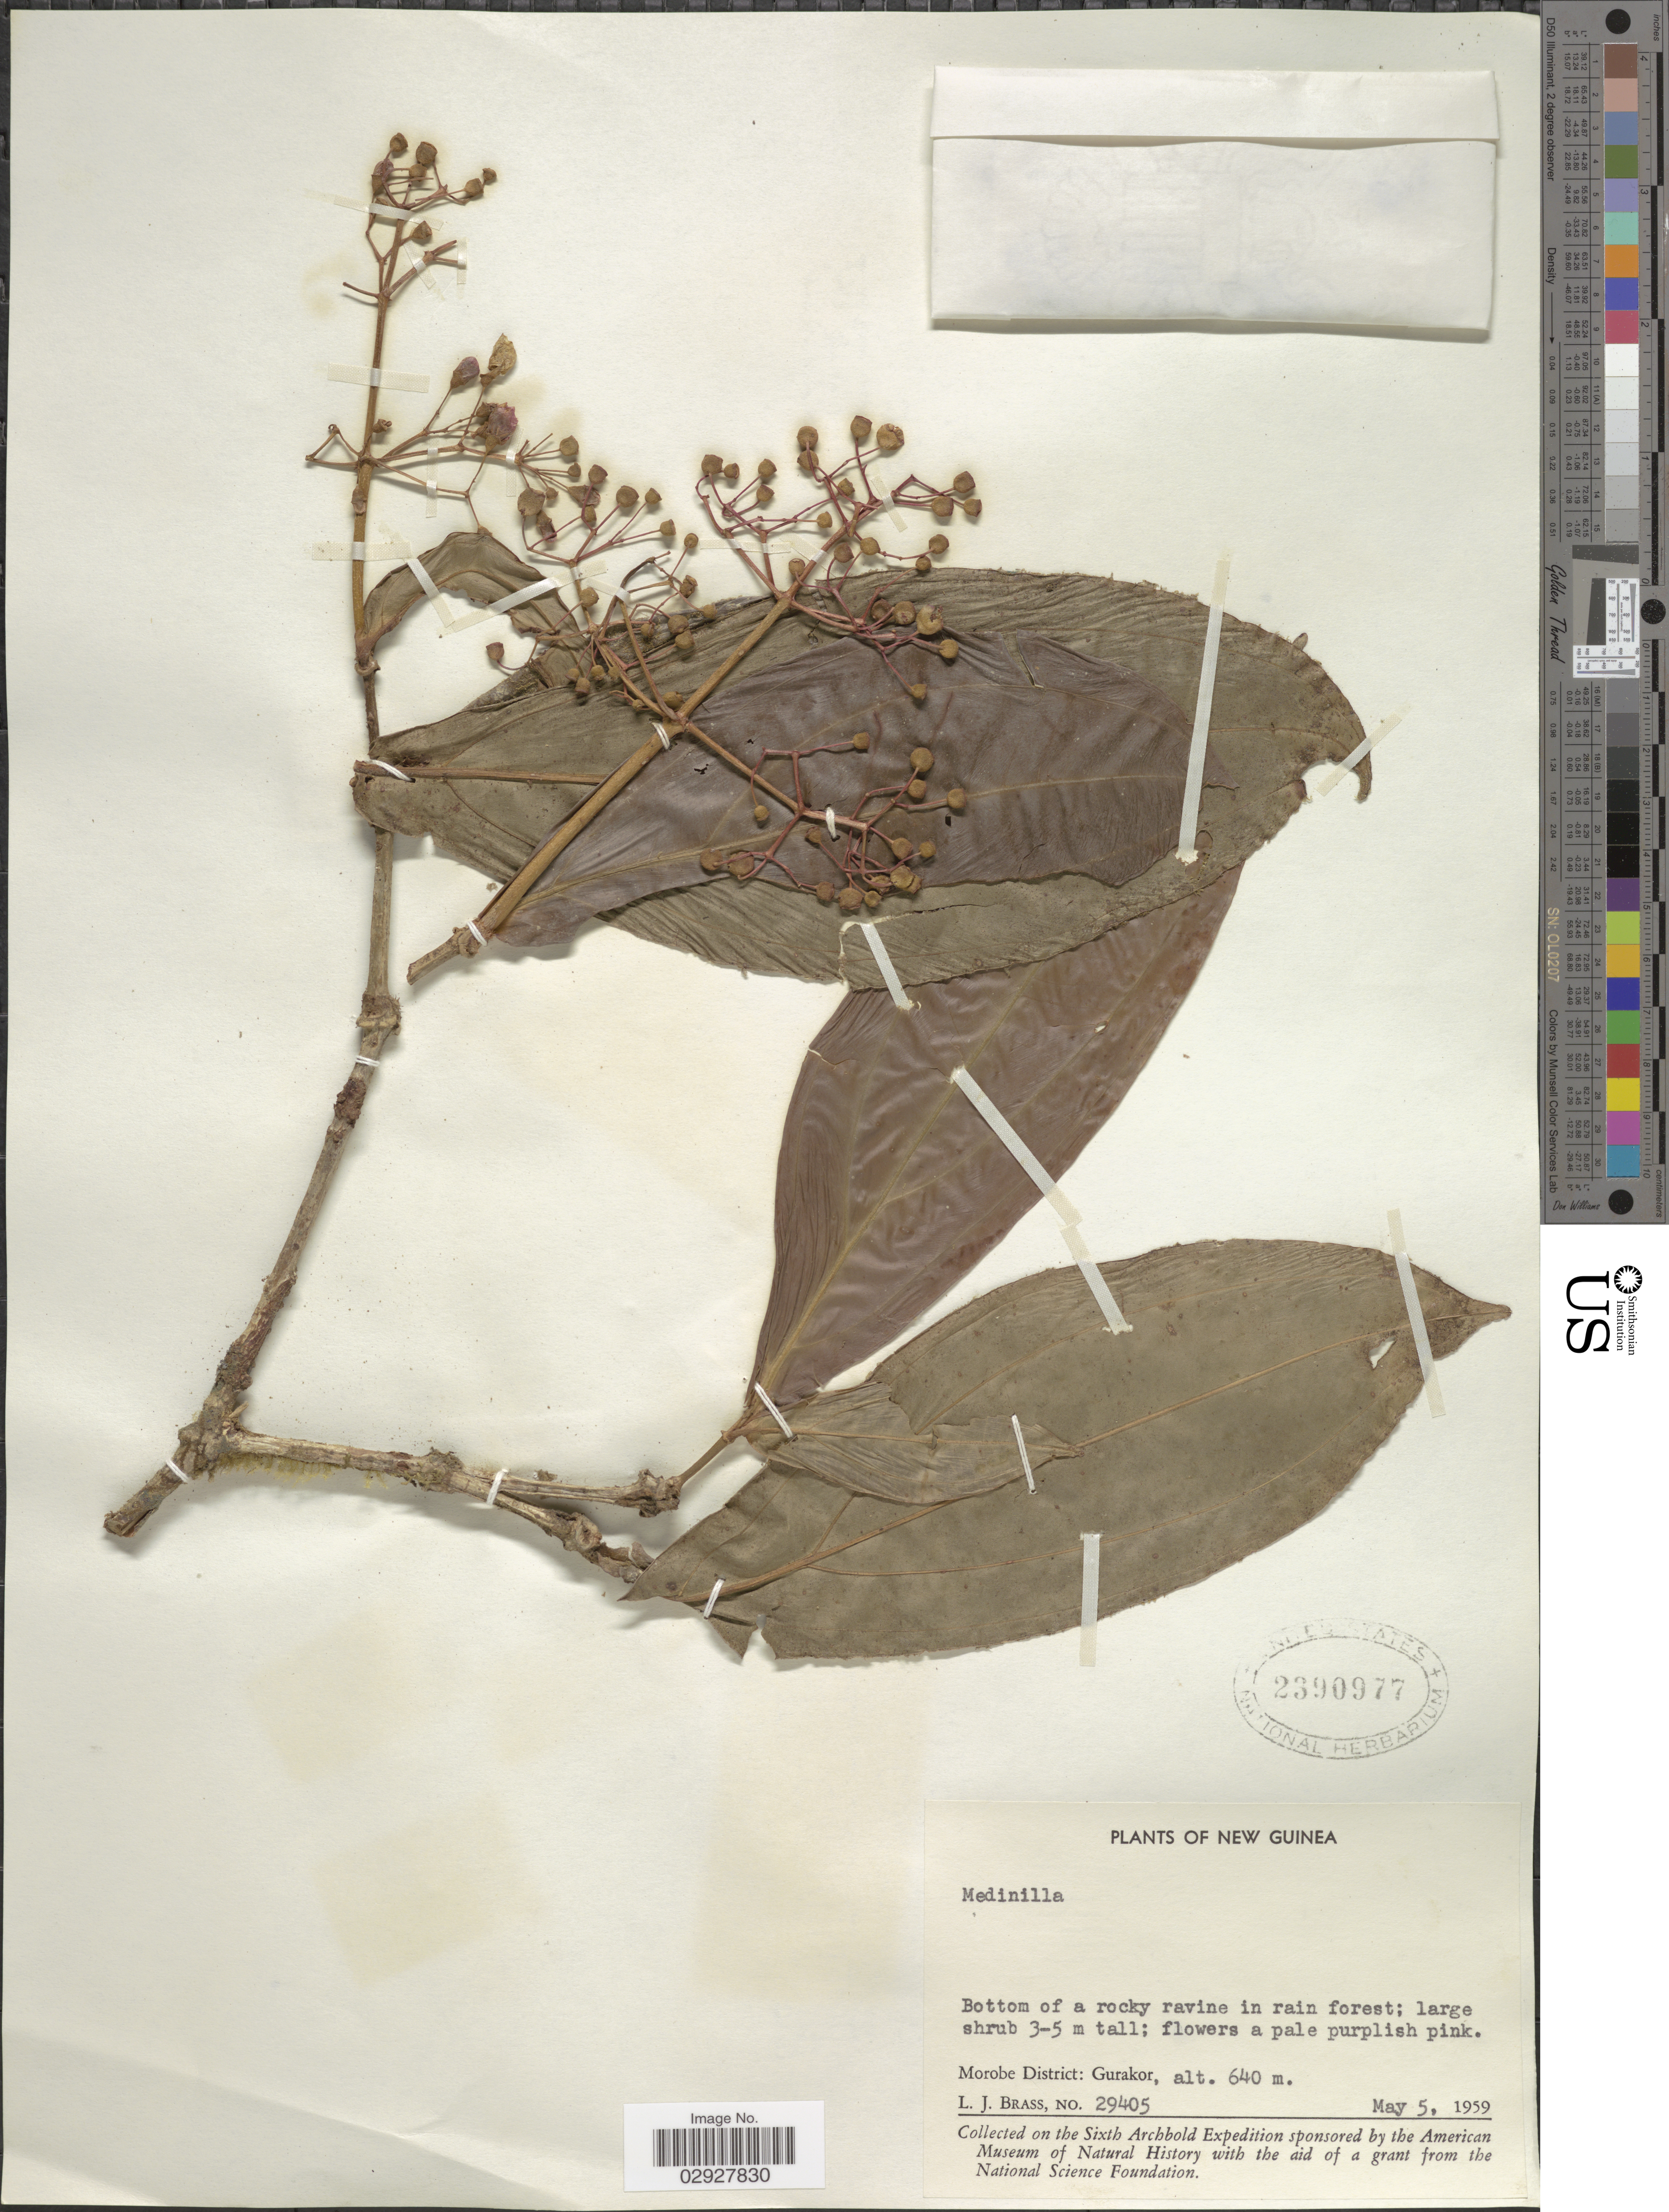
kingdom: Plantae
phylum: Tracheophyta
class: Magnoliopsida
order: Myrtales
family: Melastomataceae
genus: Medinilla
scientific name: Medinilla sp.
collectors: L. J. Brass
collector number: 29405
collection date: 1959-05-05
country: Papua New Guinea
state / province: Morobe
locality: New Guinea. Morobe District: Gurakor.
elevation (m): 640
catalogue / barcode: US 2390977